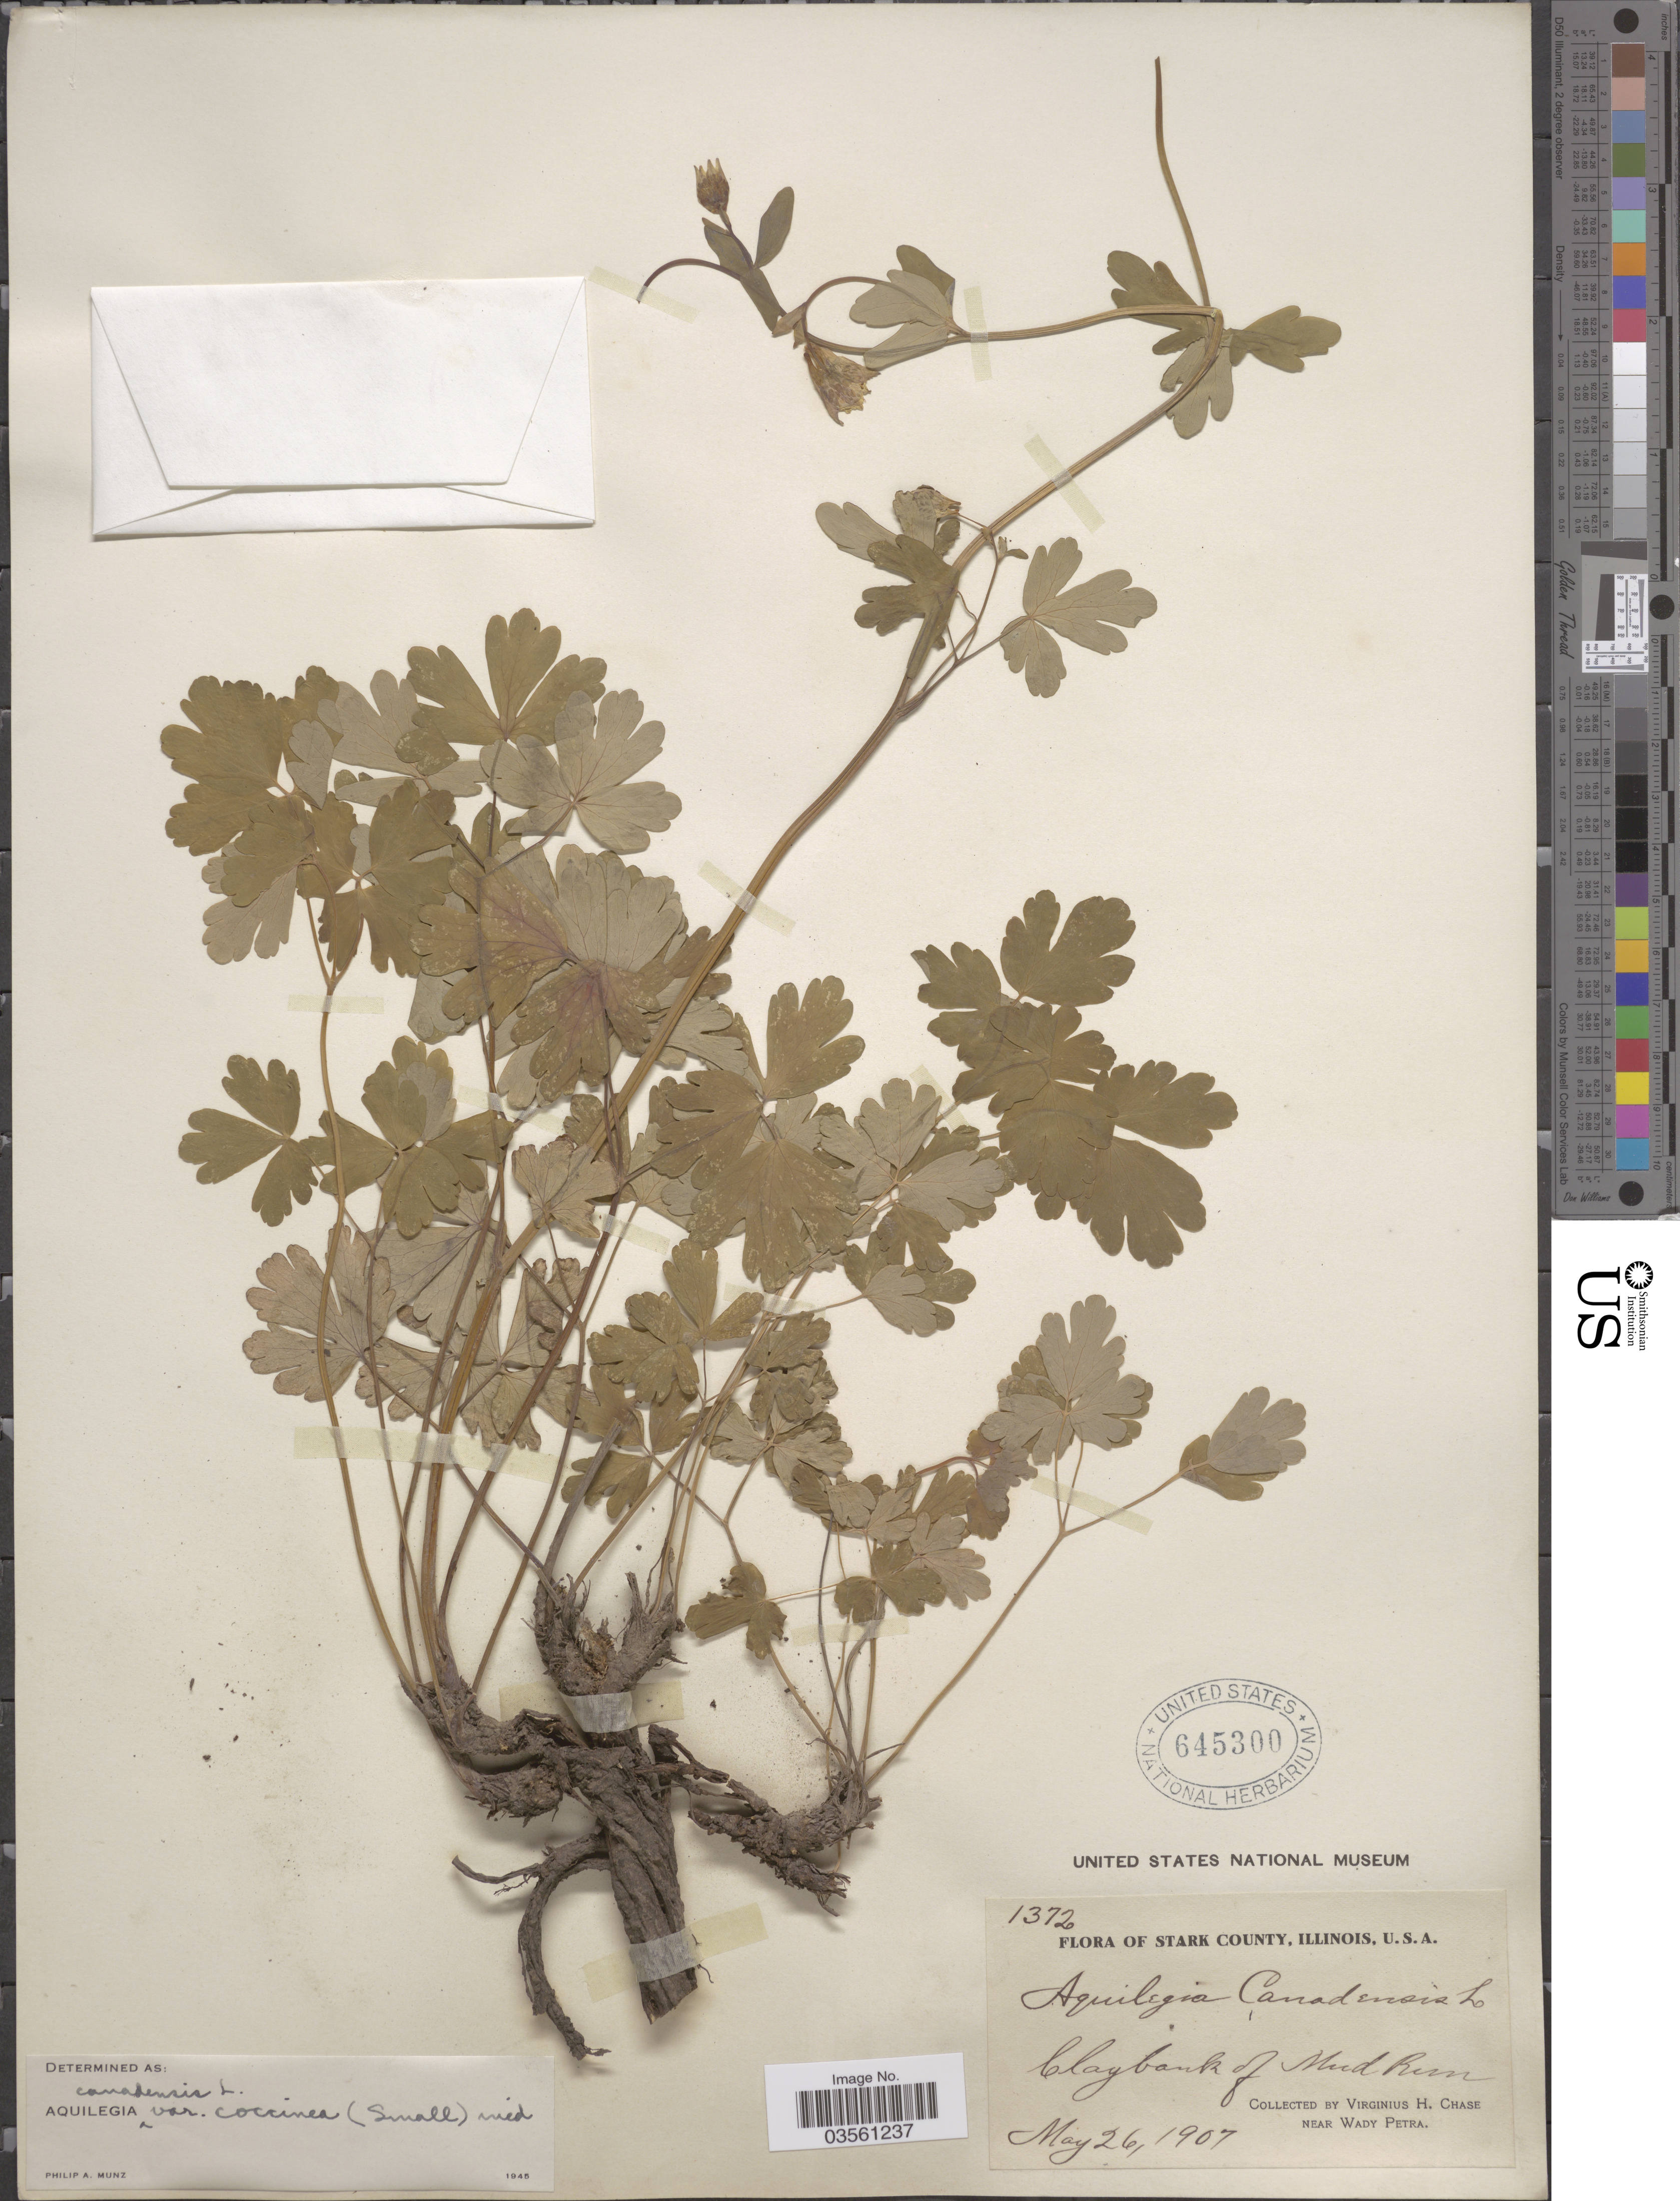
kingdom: Plantae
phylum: Tracheophyta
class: Magnoliopsida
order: Ranunculales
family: Ranunculaceae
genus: Aquilegia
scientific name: Aquilegia canadensis var. coccinea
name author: (Small) Munz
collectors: V. H. Chase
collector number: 1372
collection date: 1907-05-26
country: United States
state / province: Illinois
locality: Stark County, U.S.A. Claybank of Mud Run. Near Wady Petra.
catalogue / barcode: US 645300